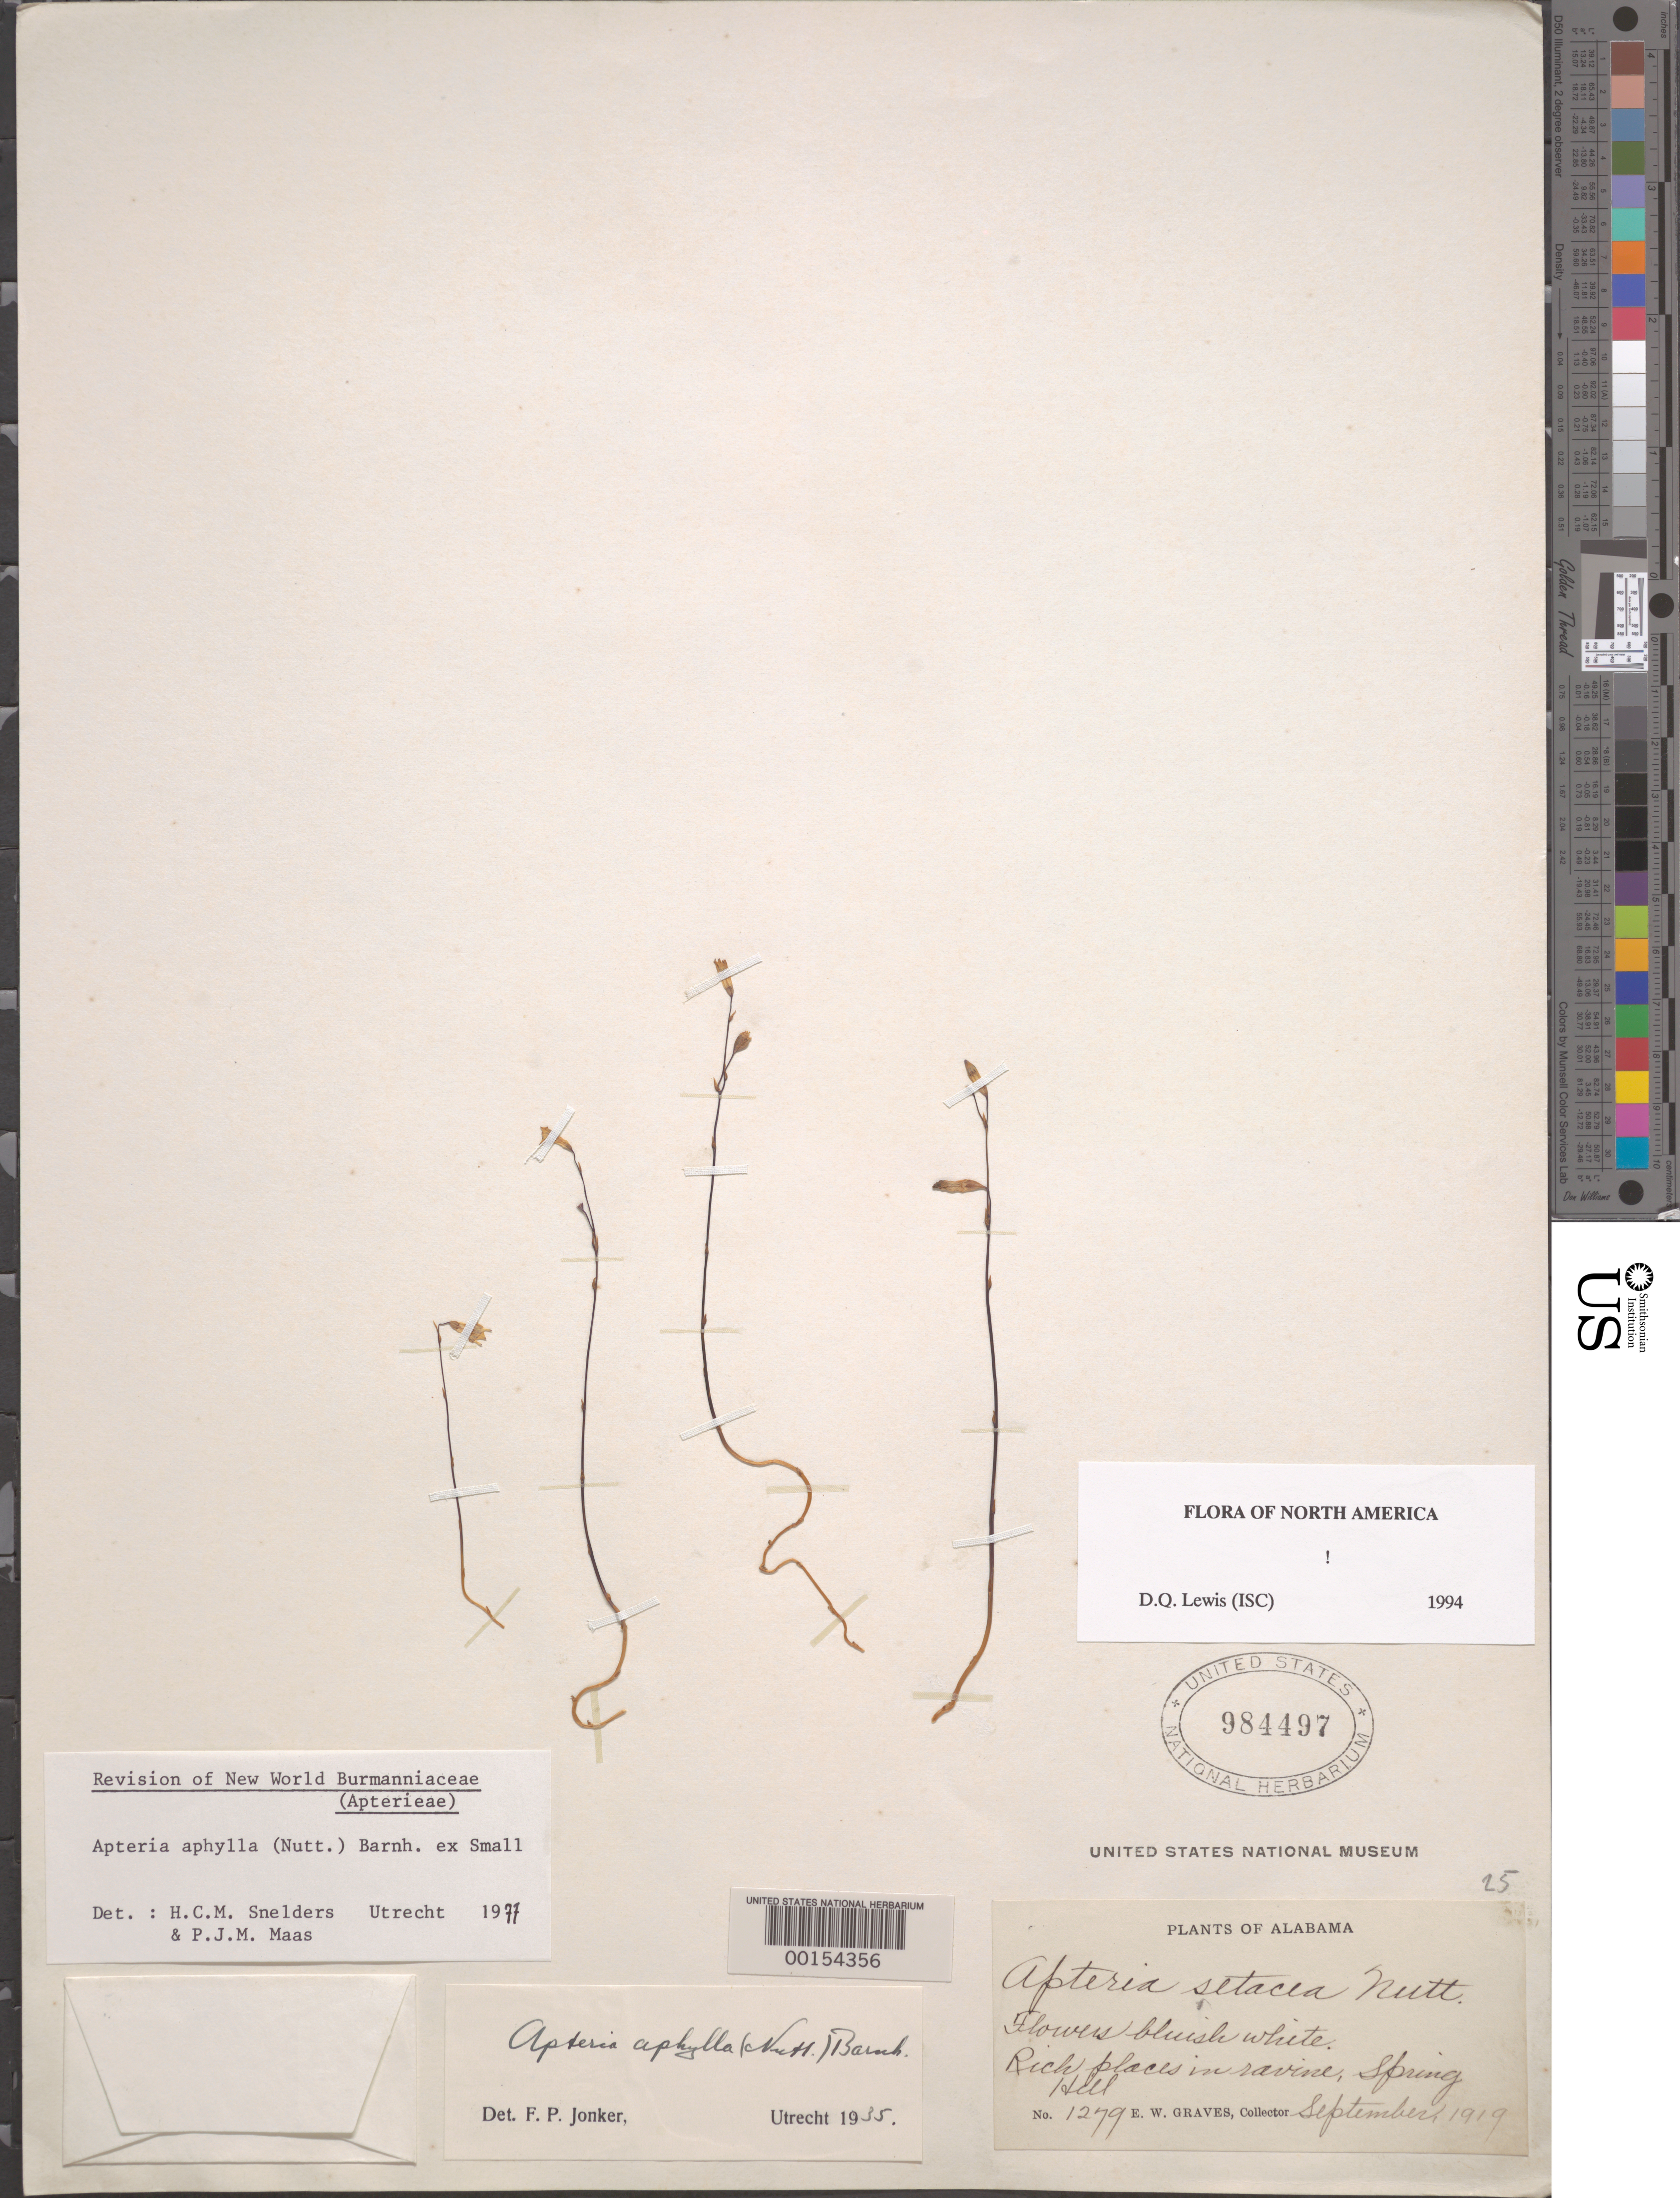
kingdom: Plantae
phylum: Tracheophyta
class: Liliopsida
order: Dioscoreales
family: Burmanniaceae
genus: Apteria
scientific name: Apteria aphylla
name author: (Nutt.) Barnhart ex Small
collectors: E. Graves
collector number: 1279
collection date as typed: Sep 1919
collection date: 1919-09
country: United States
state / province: Alabama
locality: Spring Hill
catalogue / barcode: US 984497